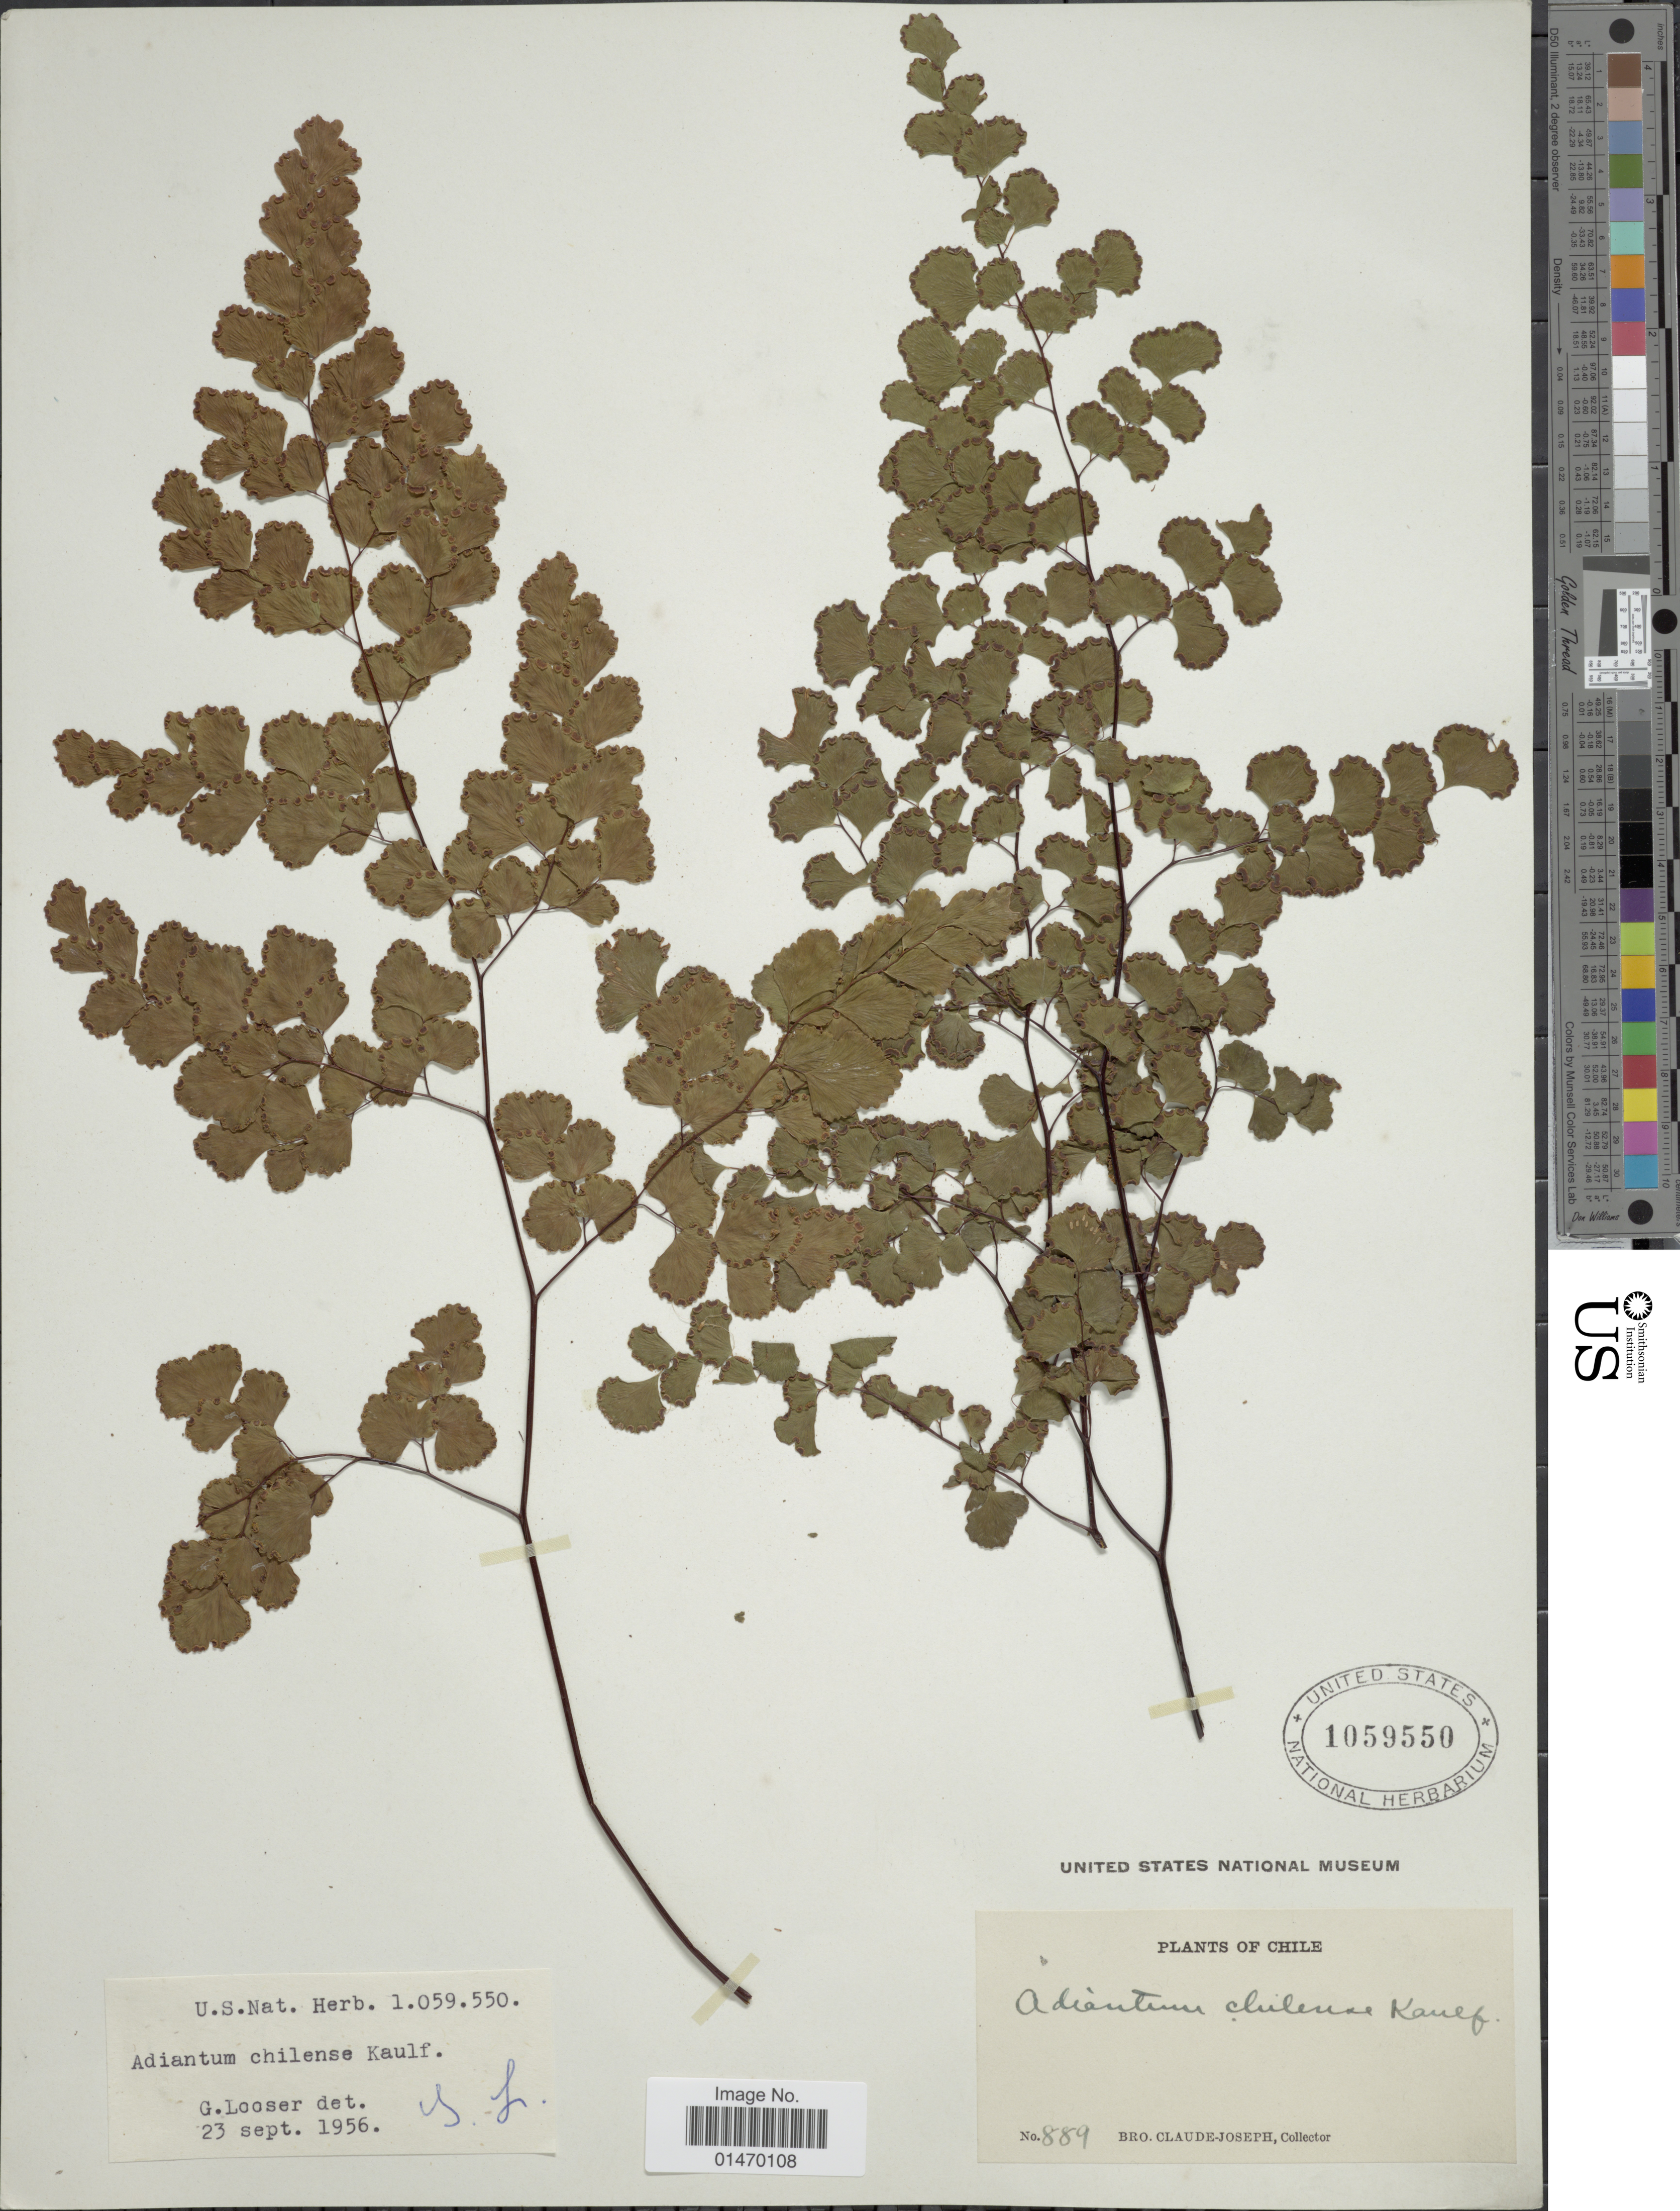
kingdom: Plantae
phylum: Tracheophyta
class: Polypodiopsida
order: Polypodiales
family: Pteridaceae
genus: Adiantum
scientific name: Adiantum chilense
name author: Kaulf.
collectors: Bro. Claude-Joseph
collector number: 889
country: Chile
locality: Chile,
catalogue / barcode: US 1059550